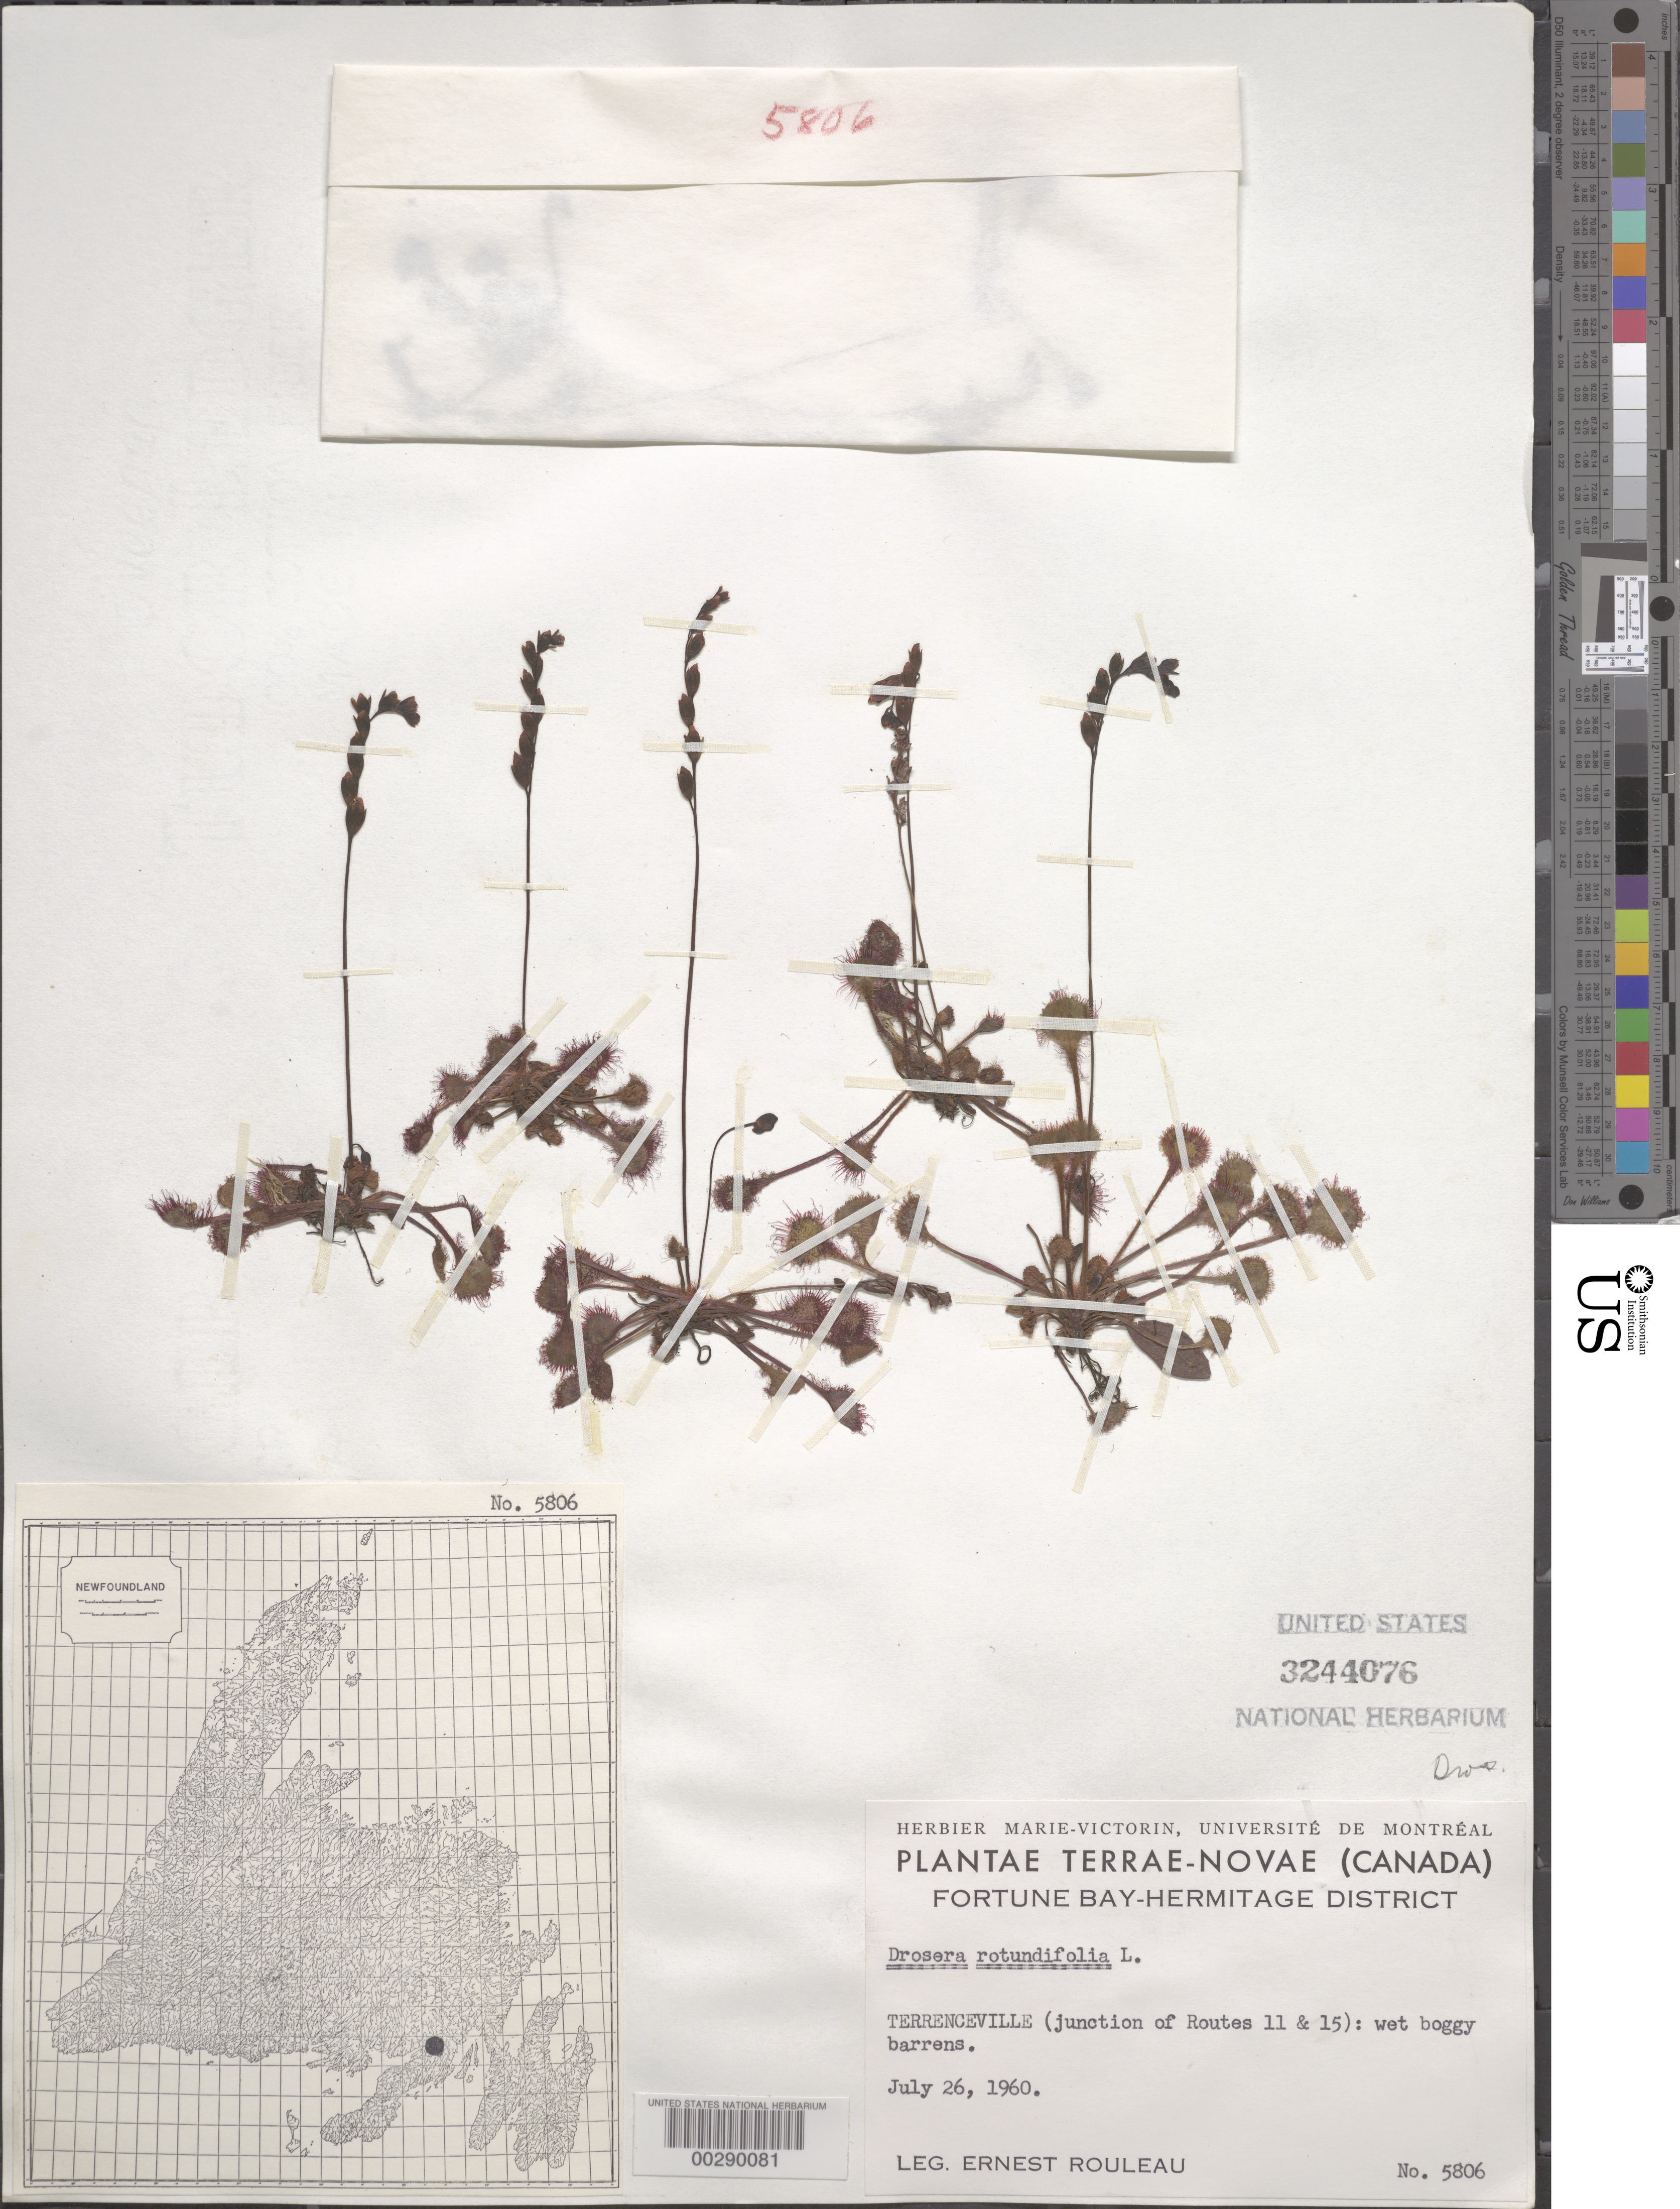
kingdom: Plantae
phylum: Tracheophyta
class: Magnoliopsida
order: Caryophyllales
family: Droseraceae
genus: Drosera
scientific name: Drosera rotundifolia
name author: L.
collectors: E. Rouleau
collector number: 5806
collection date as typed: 26 Jul 1960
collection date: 1960-07-26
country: Canada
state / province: Newfoundland and Labrador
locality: Terrenceville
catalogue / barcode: US 3244076